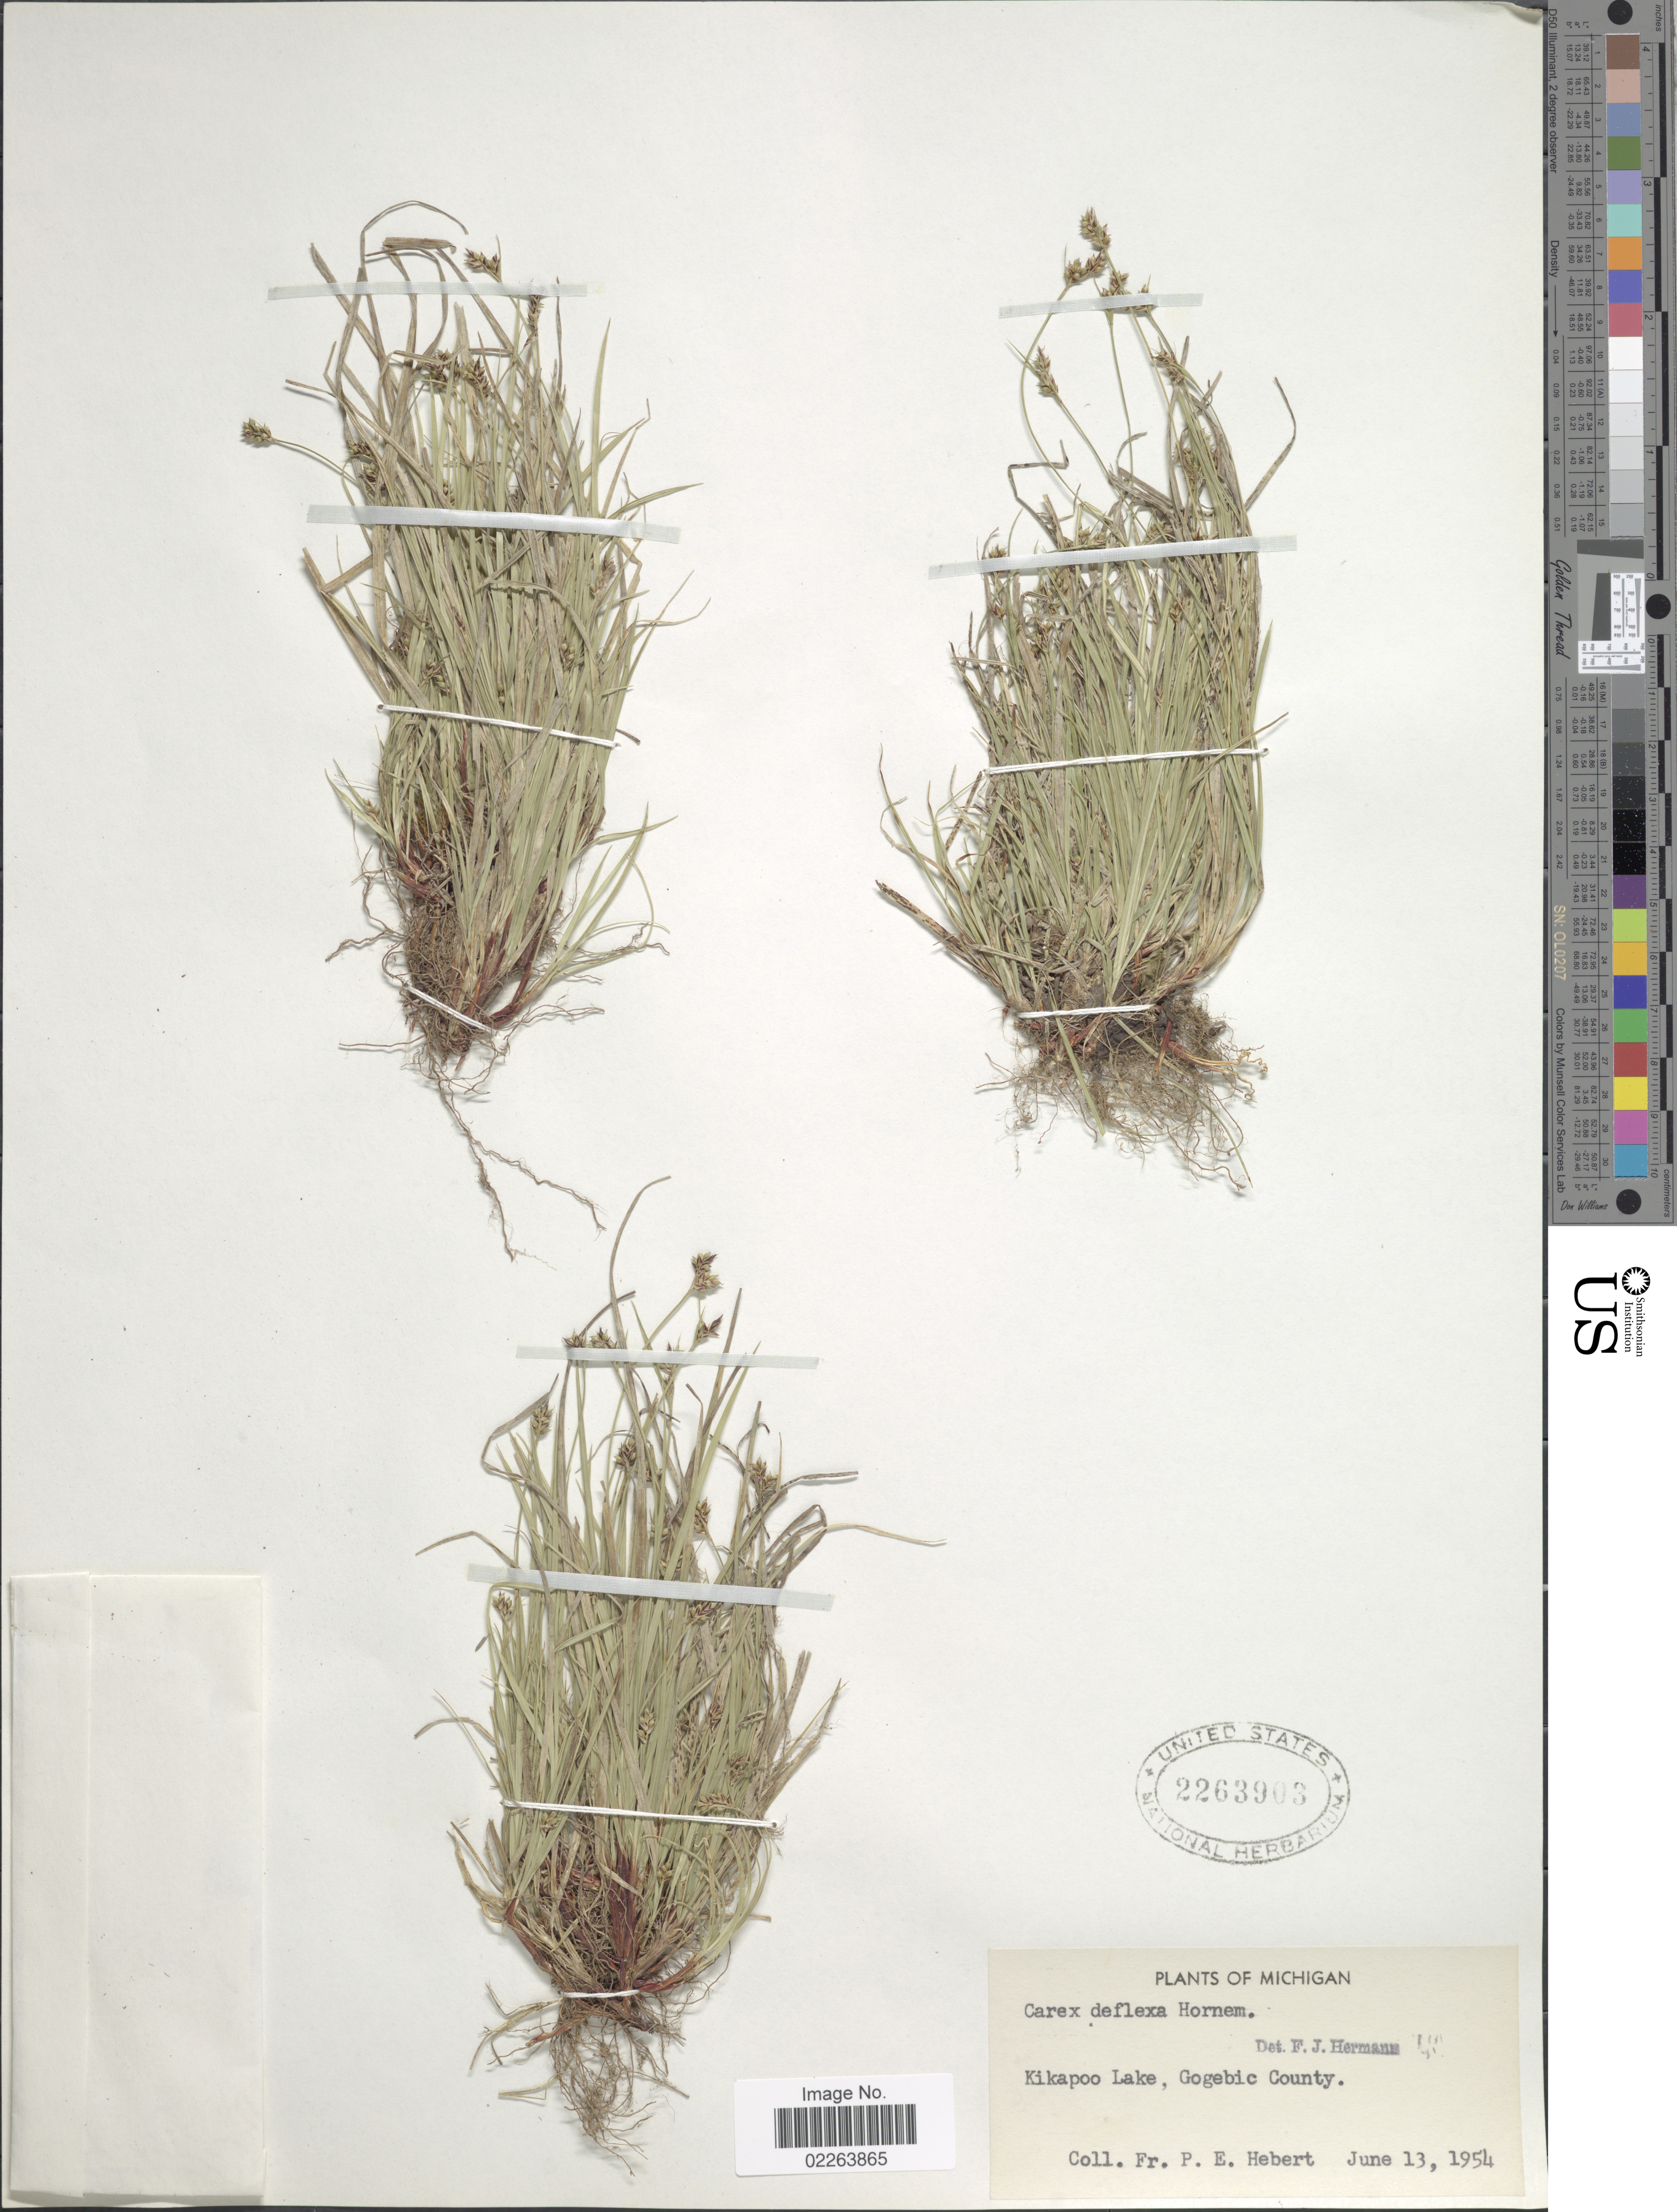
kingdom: Plantae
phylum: Tracheophyta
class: Liliopsida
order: Poales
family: Cyperaceae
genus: Carex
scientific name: Carex deflexa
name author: Hornem.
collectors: P. Hebert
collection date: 1954-06-13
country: United States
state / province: Michigan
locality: Kikapoo Lake, Gogebic County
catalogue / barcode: US 2263903